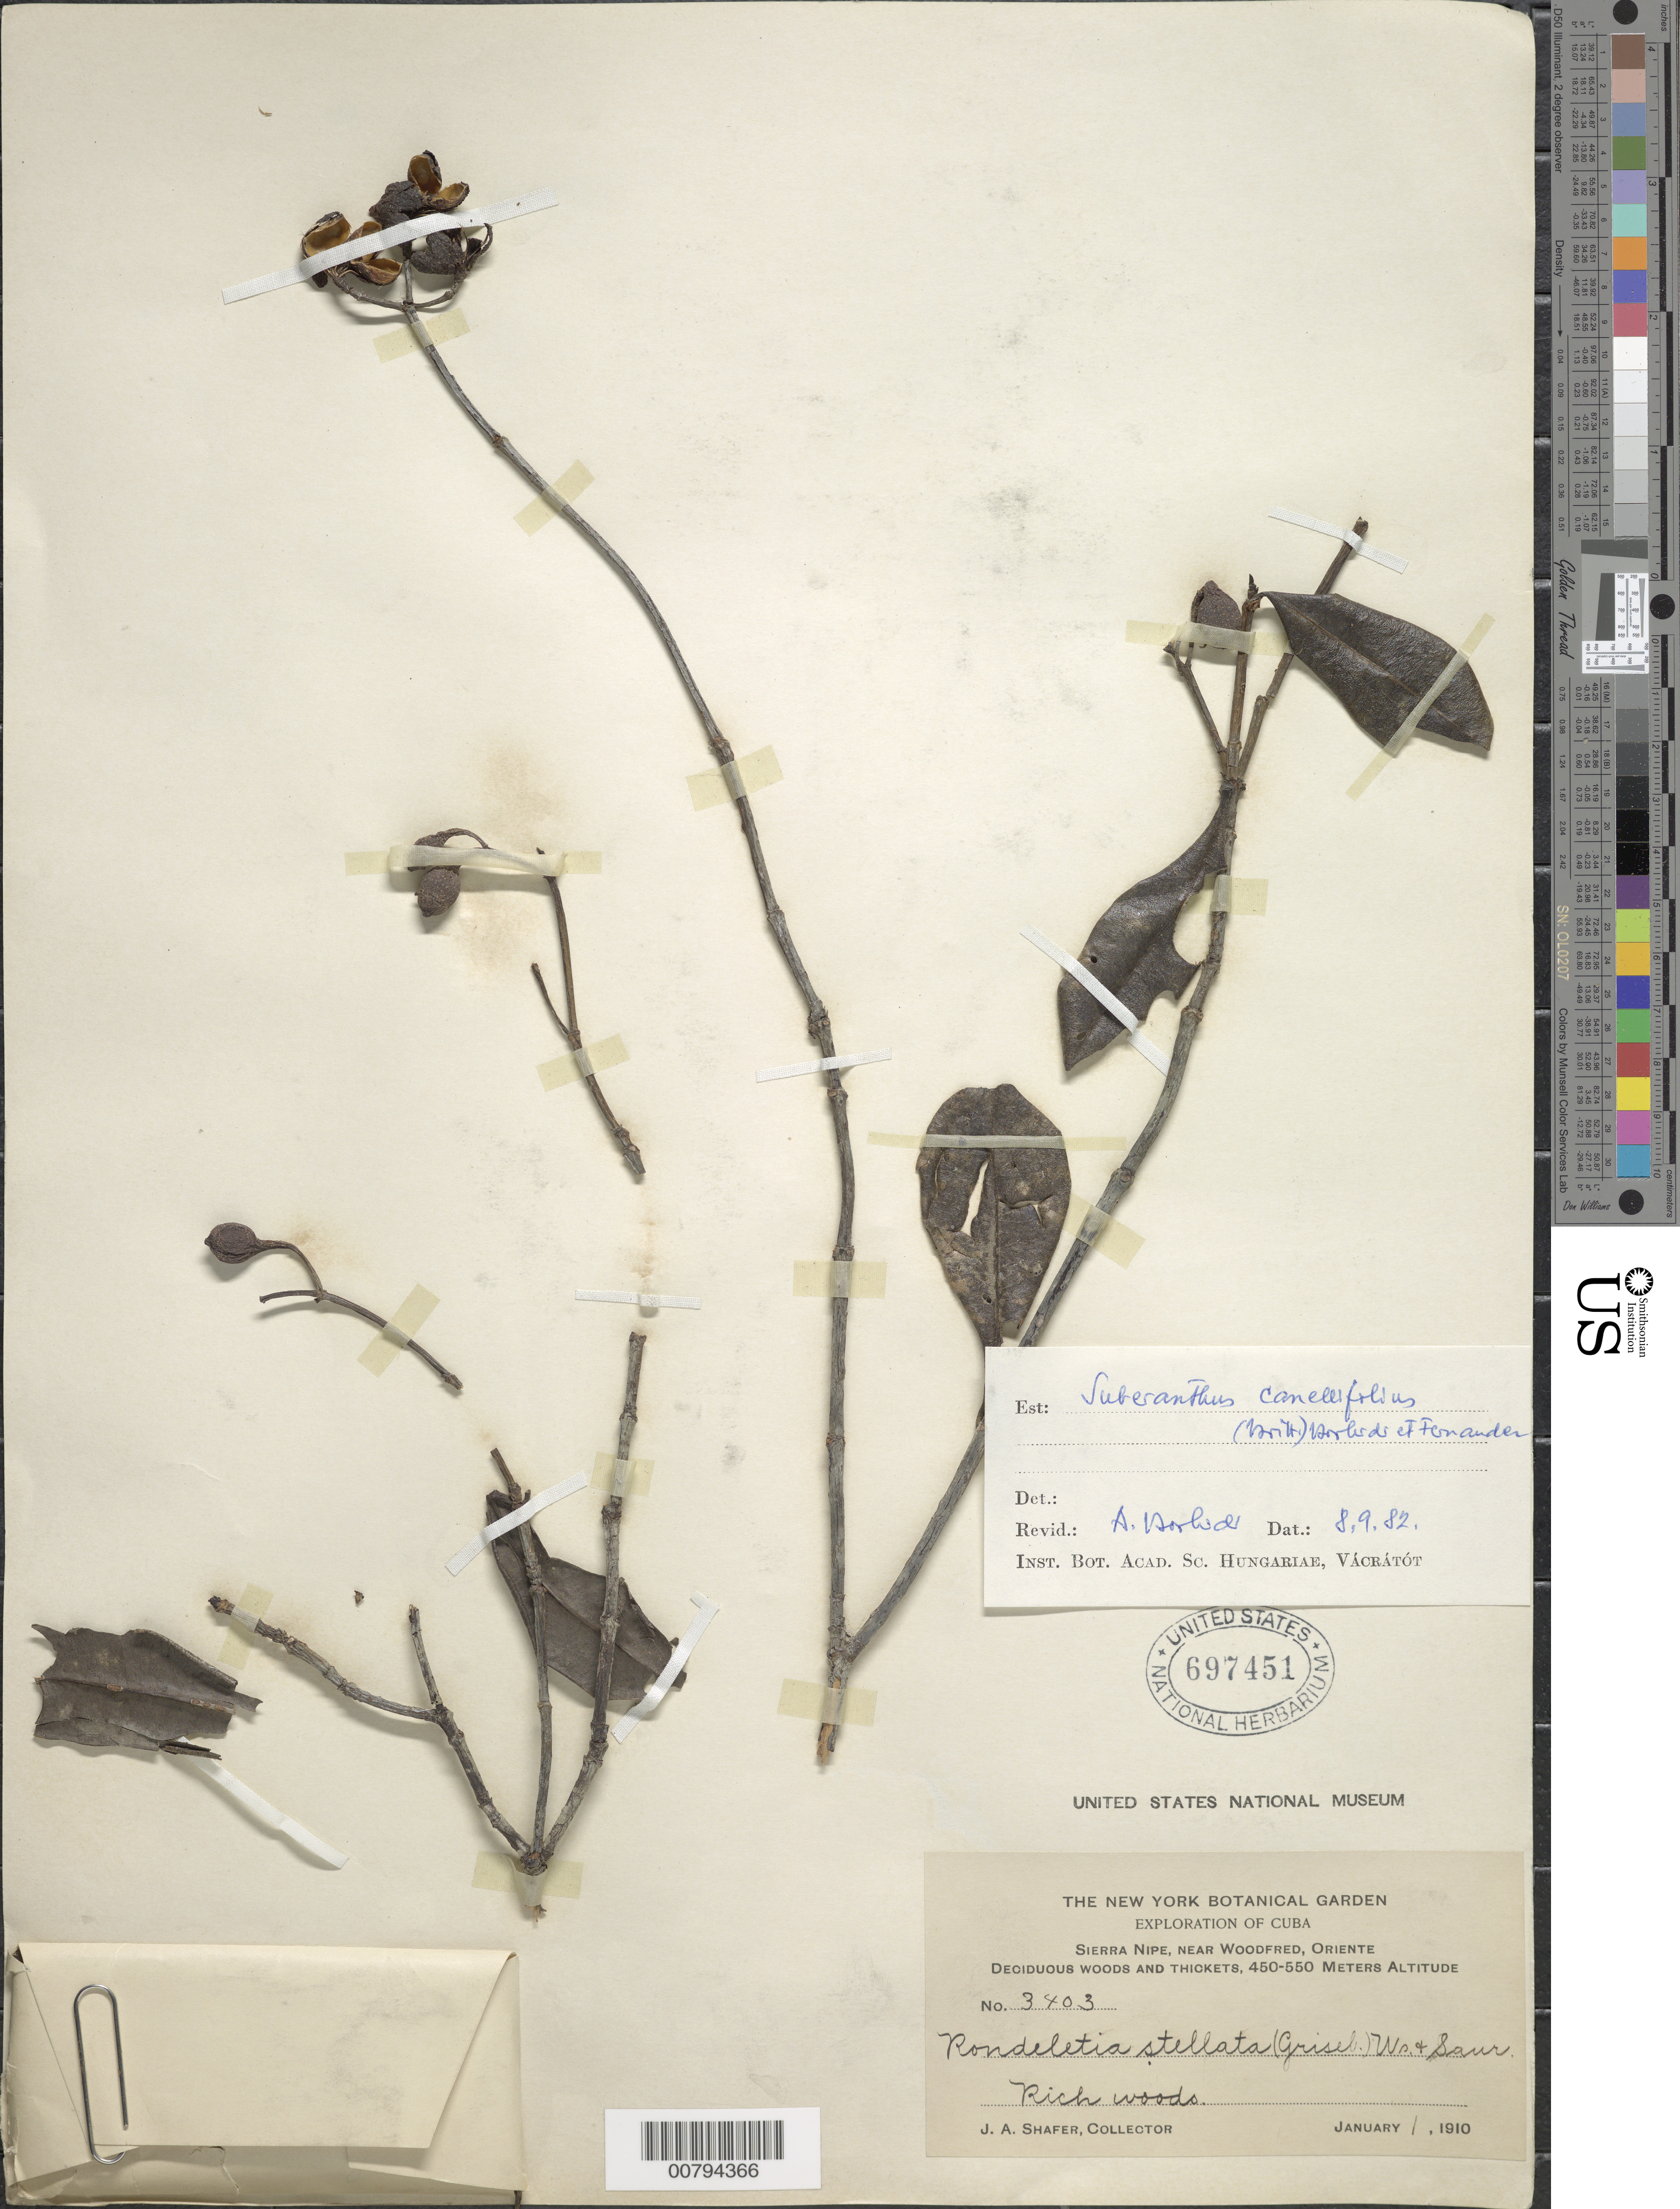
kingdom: Plantae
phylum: Tracheophyta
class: Magnoliopsida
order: Gentianales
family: Rubiaceae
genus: Suberanthus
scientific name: Suberanthus canellifolius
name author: (Britton) Borhidi & Fernández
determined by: Borhidi, Attila L.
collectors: J. A. Shafer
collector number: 3403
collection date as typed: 01 Jan 1910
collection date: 1910-01-01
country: Cuba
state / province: Oriente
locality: Sierra Nipe, near Woodfred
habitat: Rich deciduous woods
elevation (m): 450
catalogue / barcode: US 697451